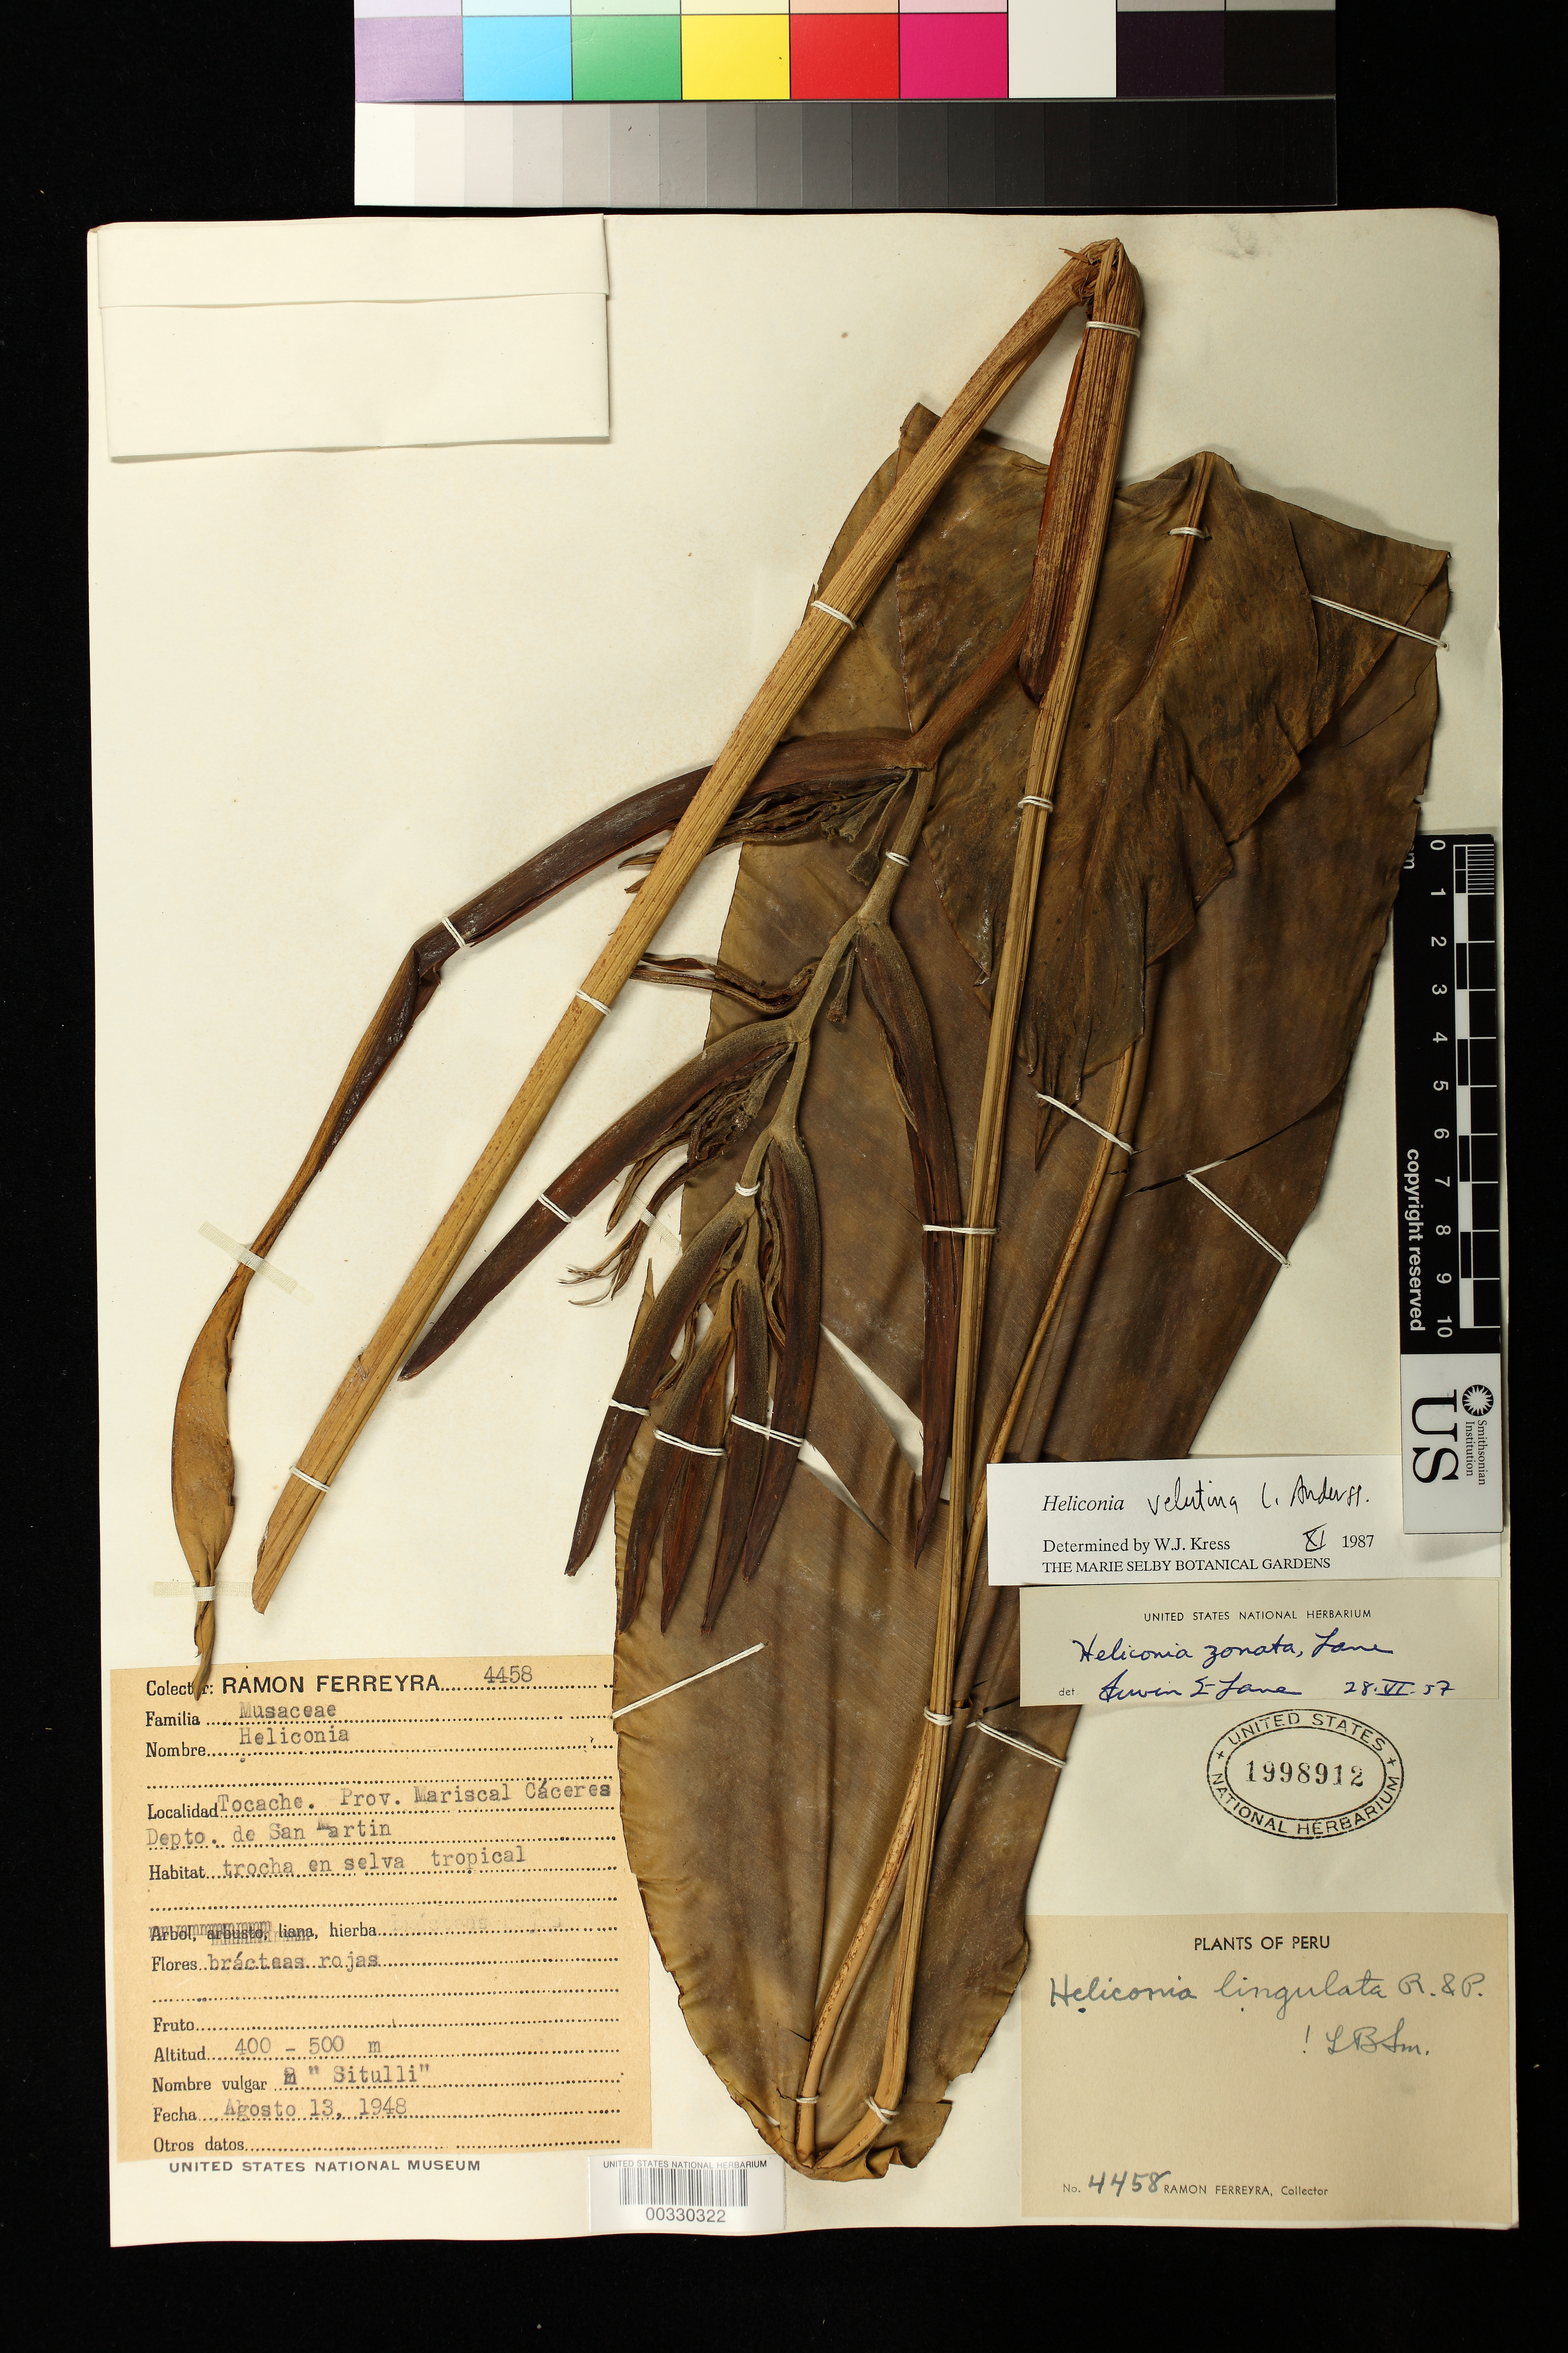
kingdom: Plantae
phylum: Tracheophyta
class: Liliopsida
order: Zingiberales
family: Heliconiaceae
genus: Heliconia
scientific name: Heliconia velutina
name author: L. Andersson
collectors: R. A. Ferreyra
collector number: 4458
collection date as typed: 13 Aug 1948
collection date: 1948-08-13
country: Peru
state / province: San Martín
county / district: Mariscal Cáceres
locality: Tocache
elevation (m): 400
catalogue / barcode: US 1998912